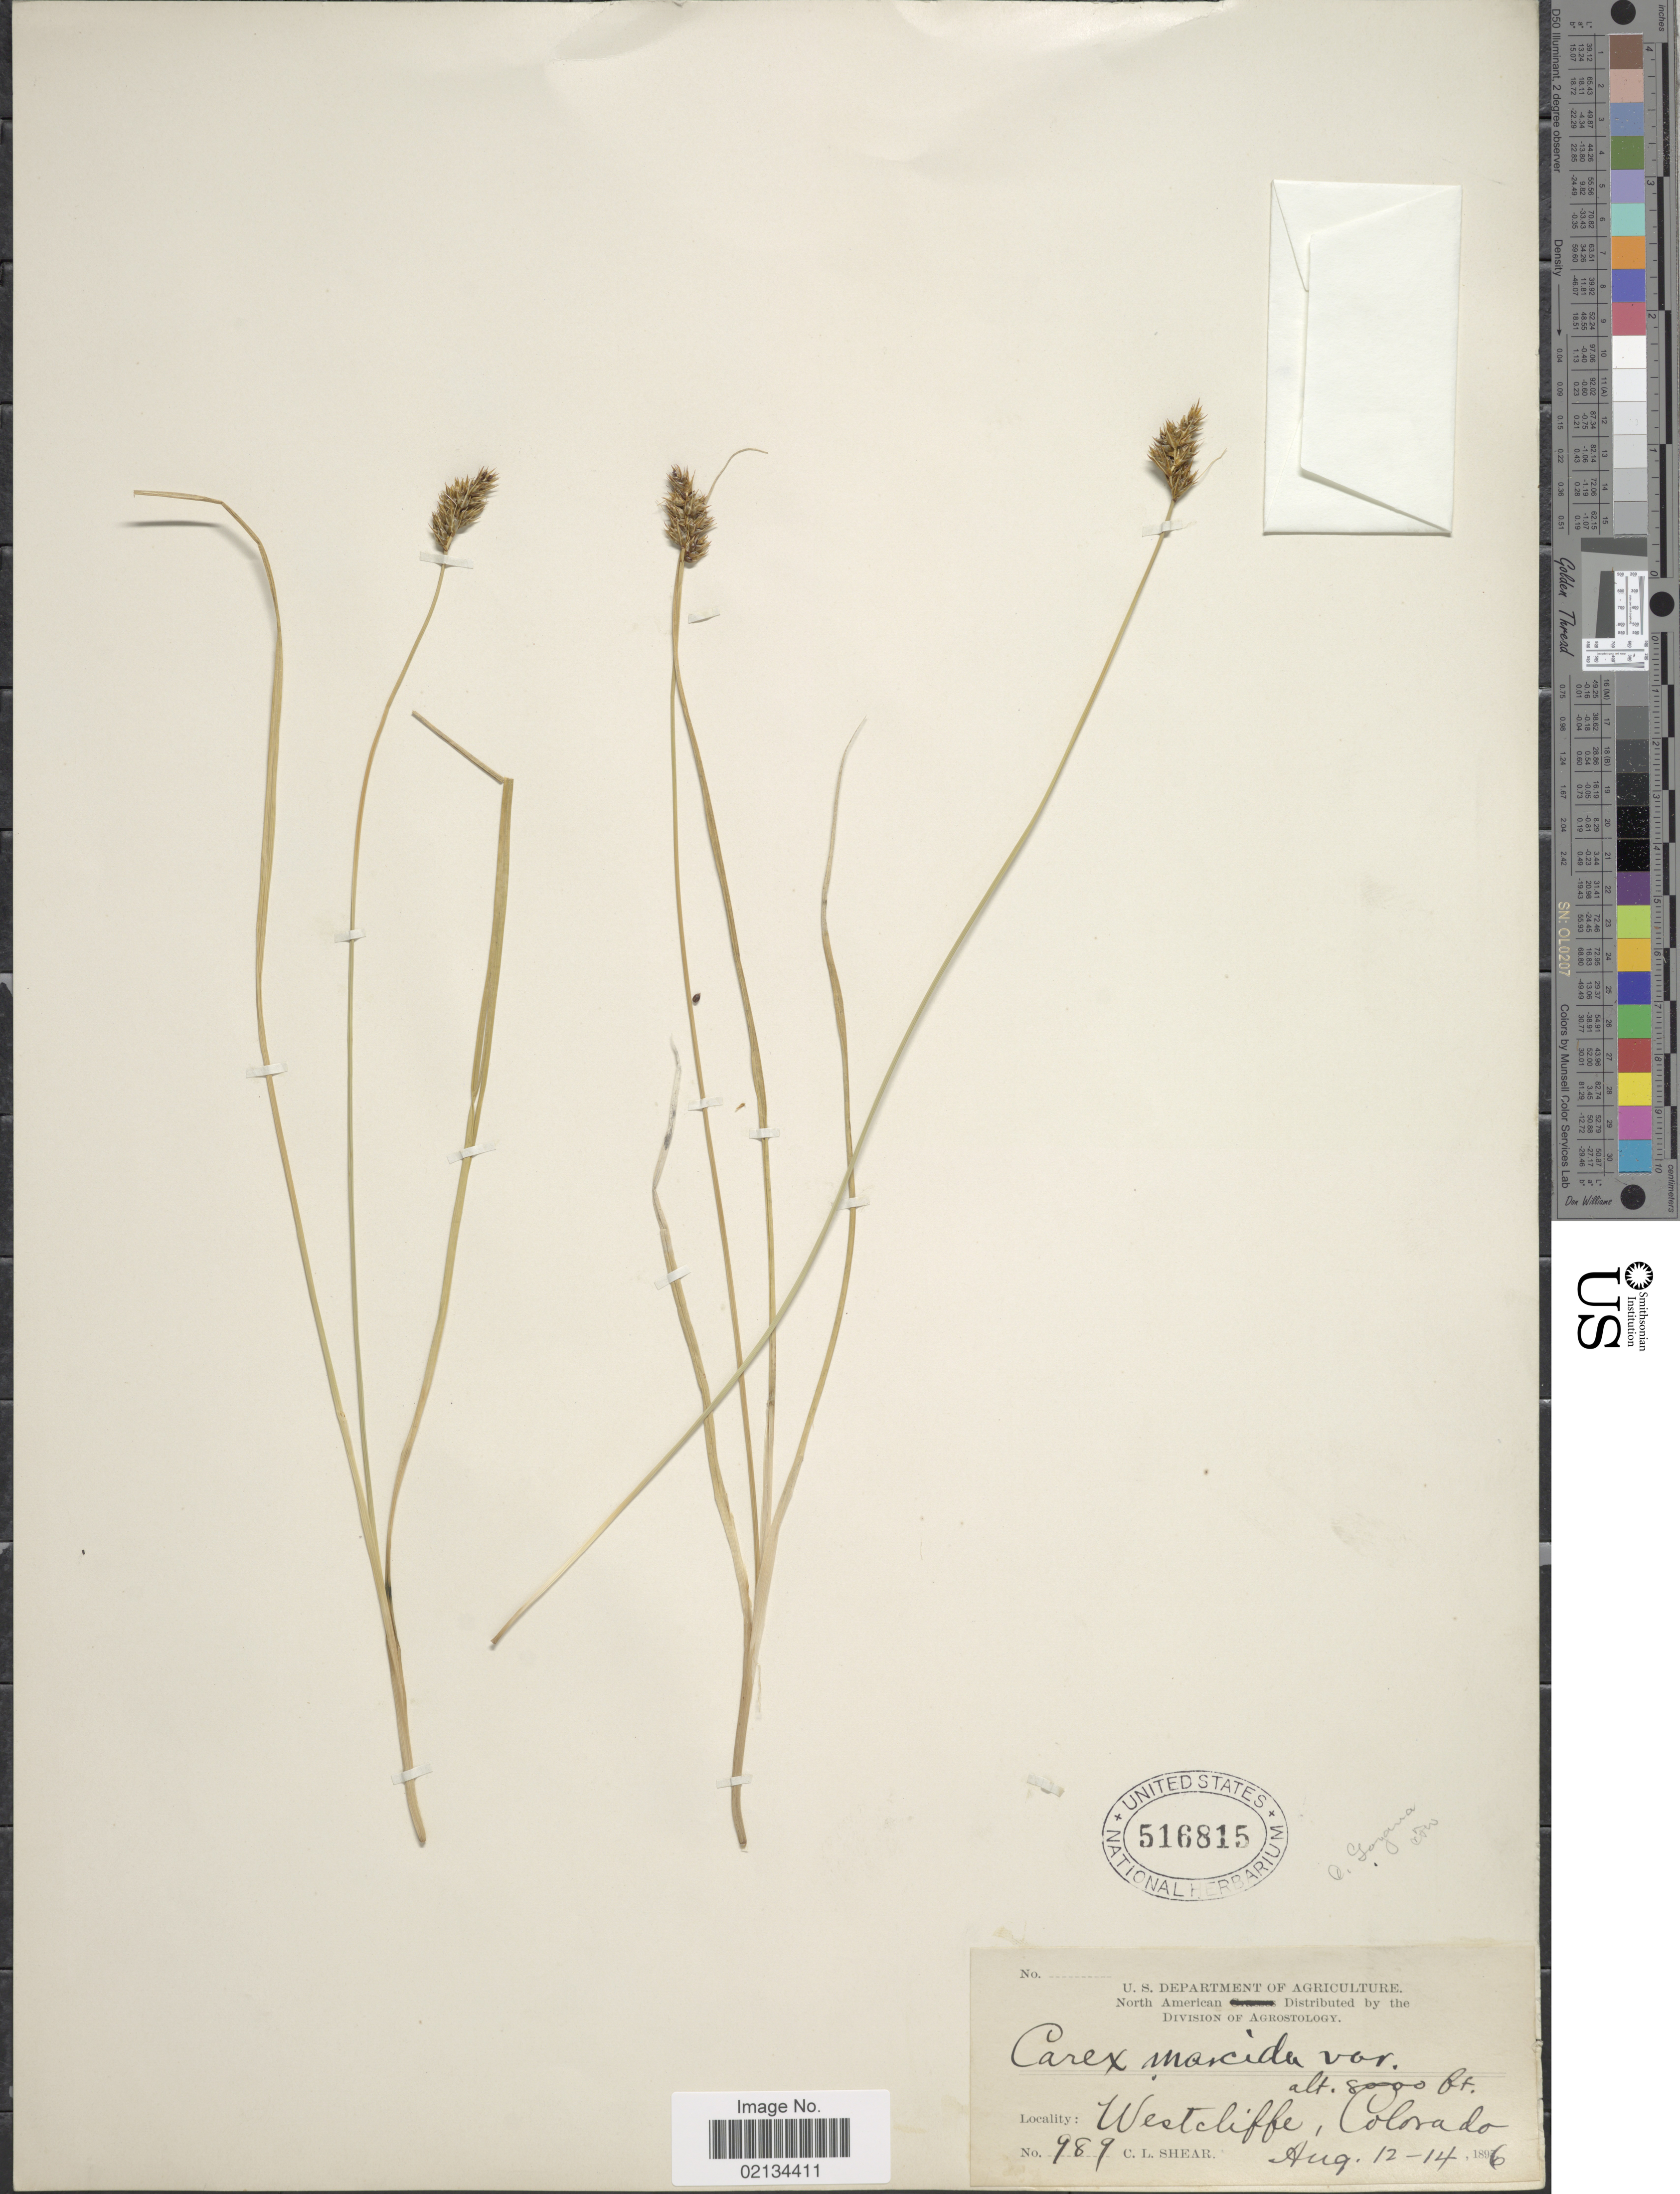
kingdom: Plantae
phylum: Tracheophyta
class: Liliopsida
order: Poales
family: Cyperaceae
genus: Carex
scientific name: Carex simulata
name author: Mack.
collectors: C. L. Shear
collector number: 989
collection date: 1896-08-12/1896-08-14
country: United States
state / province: Colorado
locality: Westcliffe.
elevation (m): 2438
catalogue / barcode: US 516815